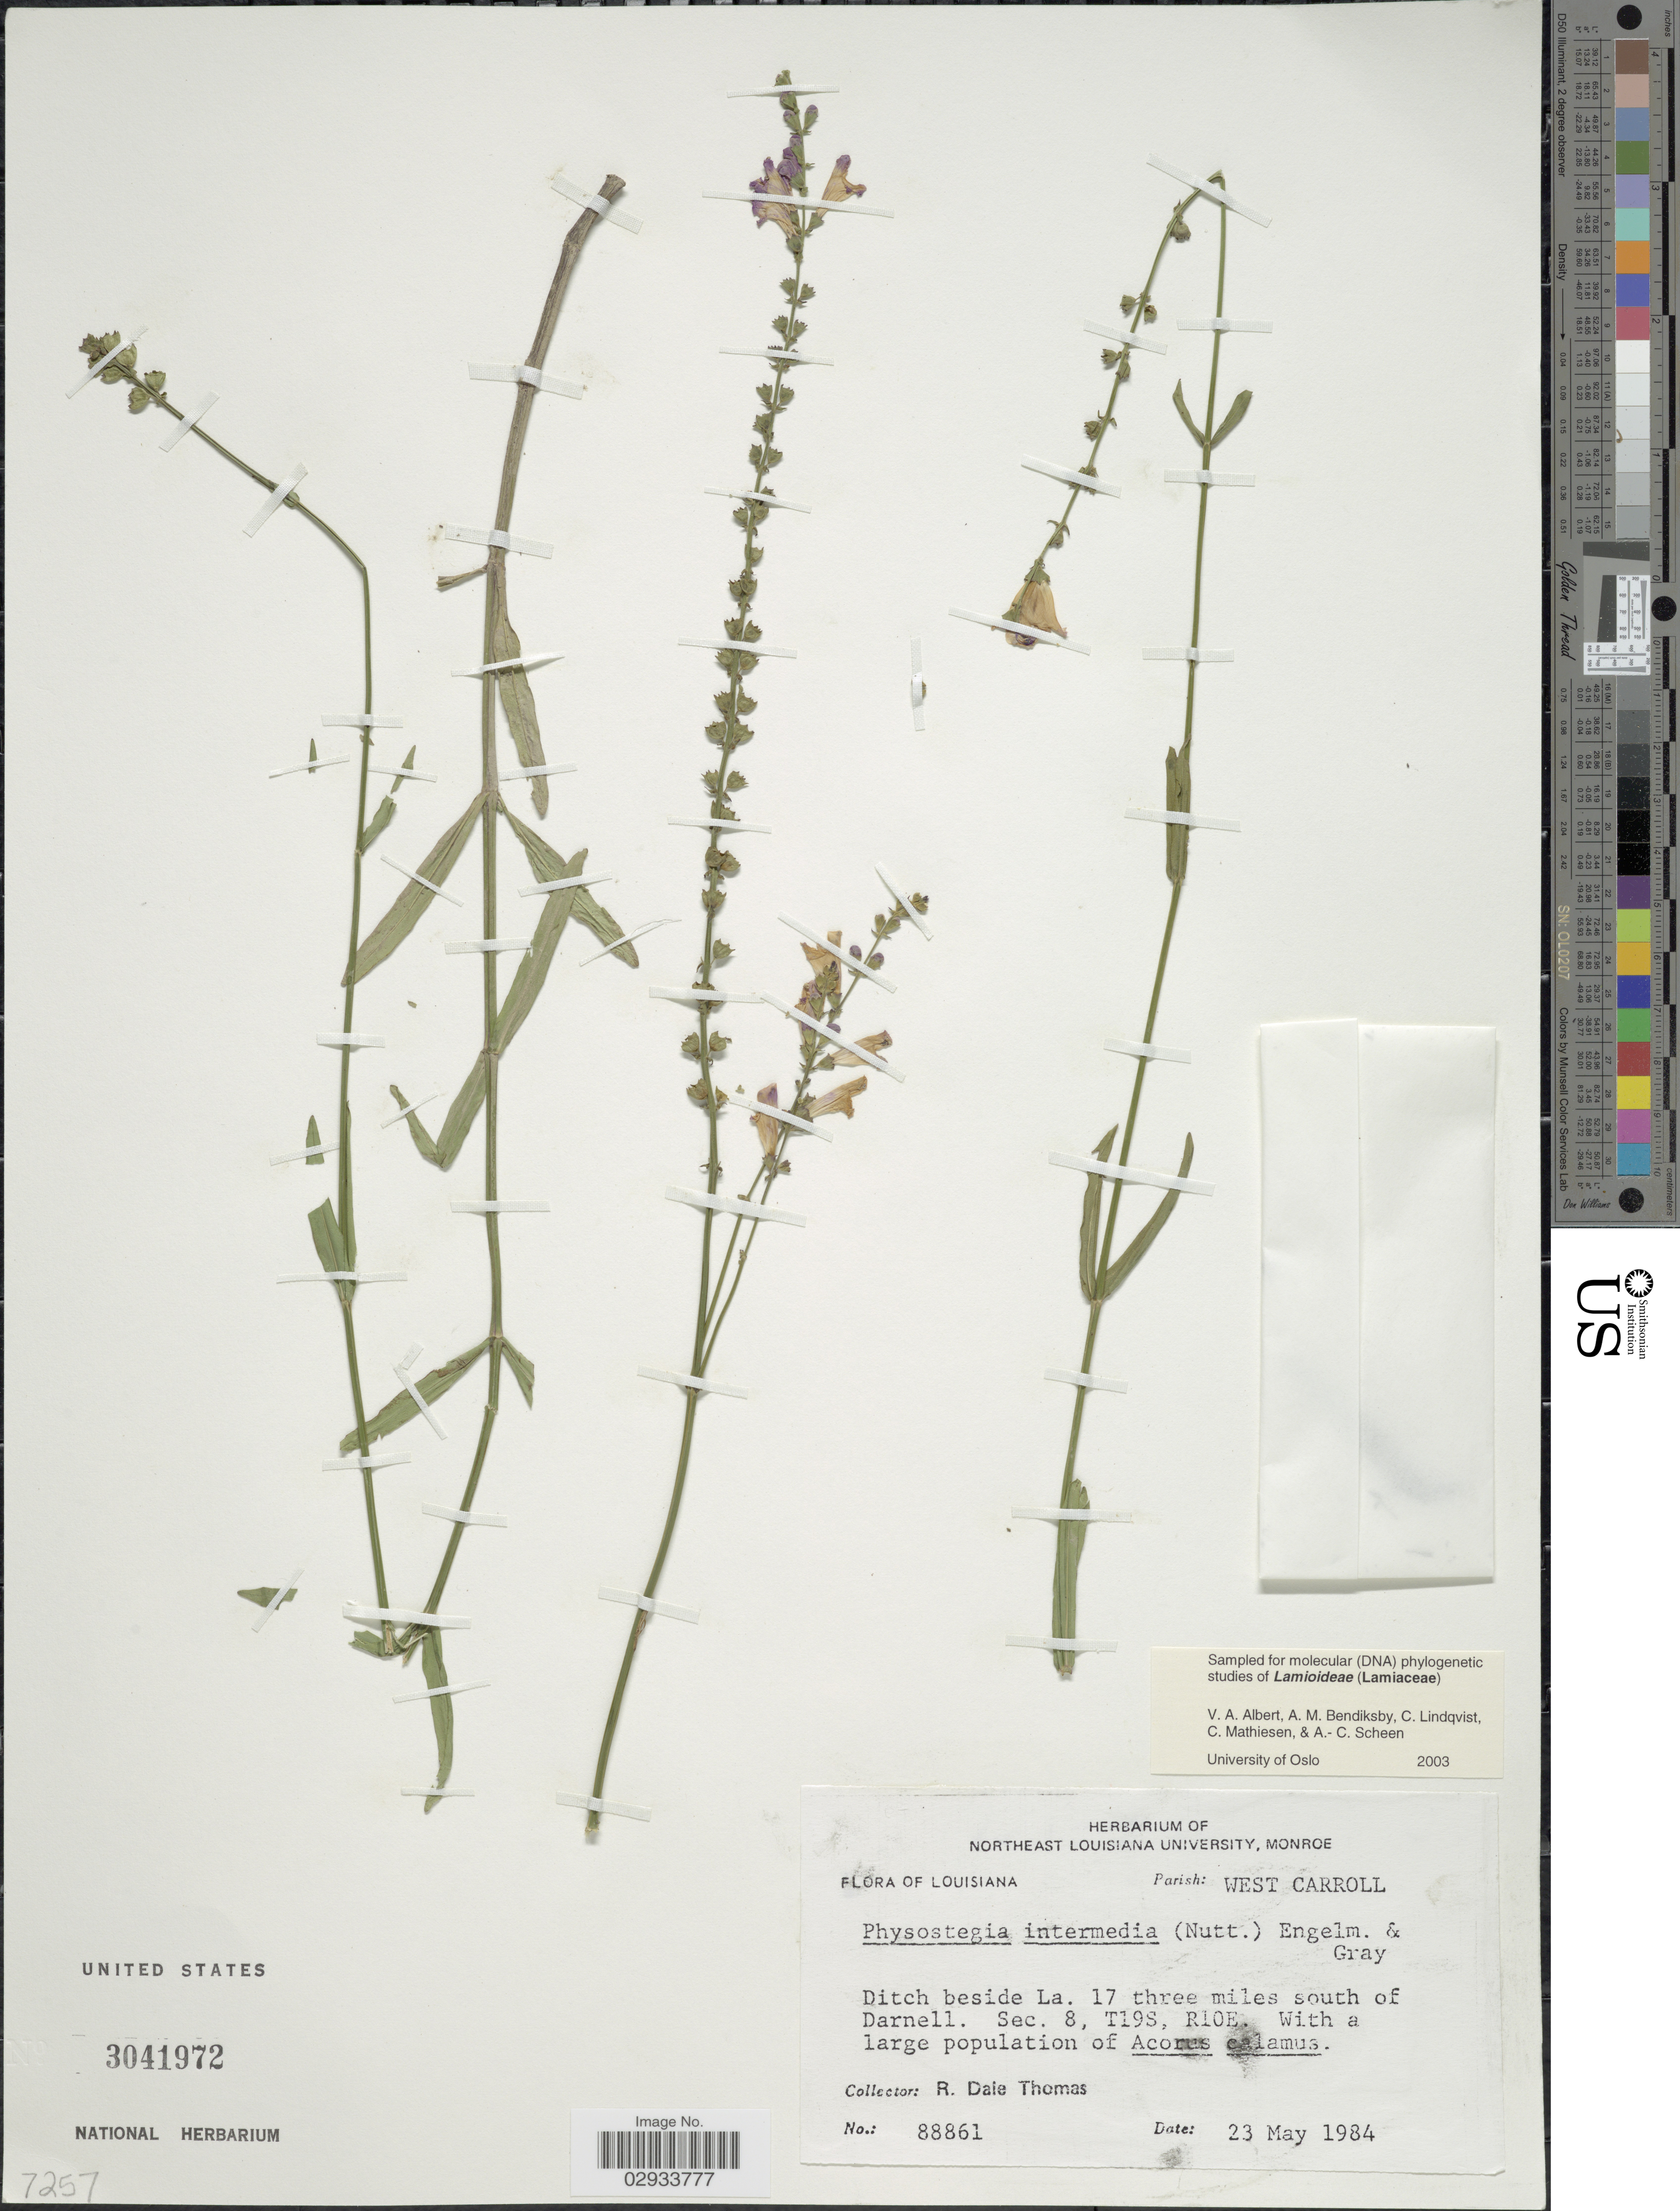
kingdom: Plantae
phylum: Tracheophyta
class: Magnoliopsida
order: Lamiales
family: Lamiaceae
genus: Physostegia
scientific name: Physostegia intermedia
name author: (Nutt.) Engelm. & A. Gray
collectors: R. Thomas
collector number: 88861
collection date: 1984-05-23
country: United States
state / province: Louisiana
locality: Parish: West Carroll, Ditch beside La. 17 three miles south of Darnell, Sec. 8, T19S, R10E.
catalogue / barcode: US 3041972